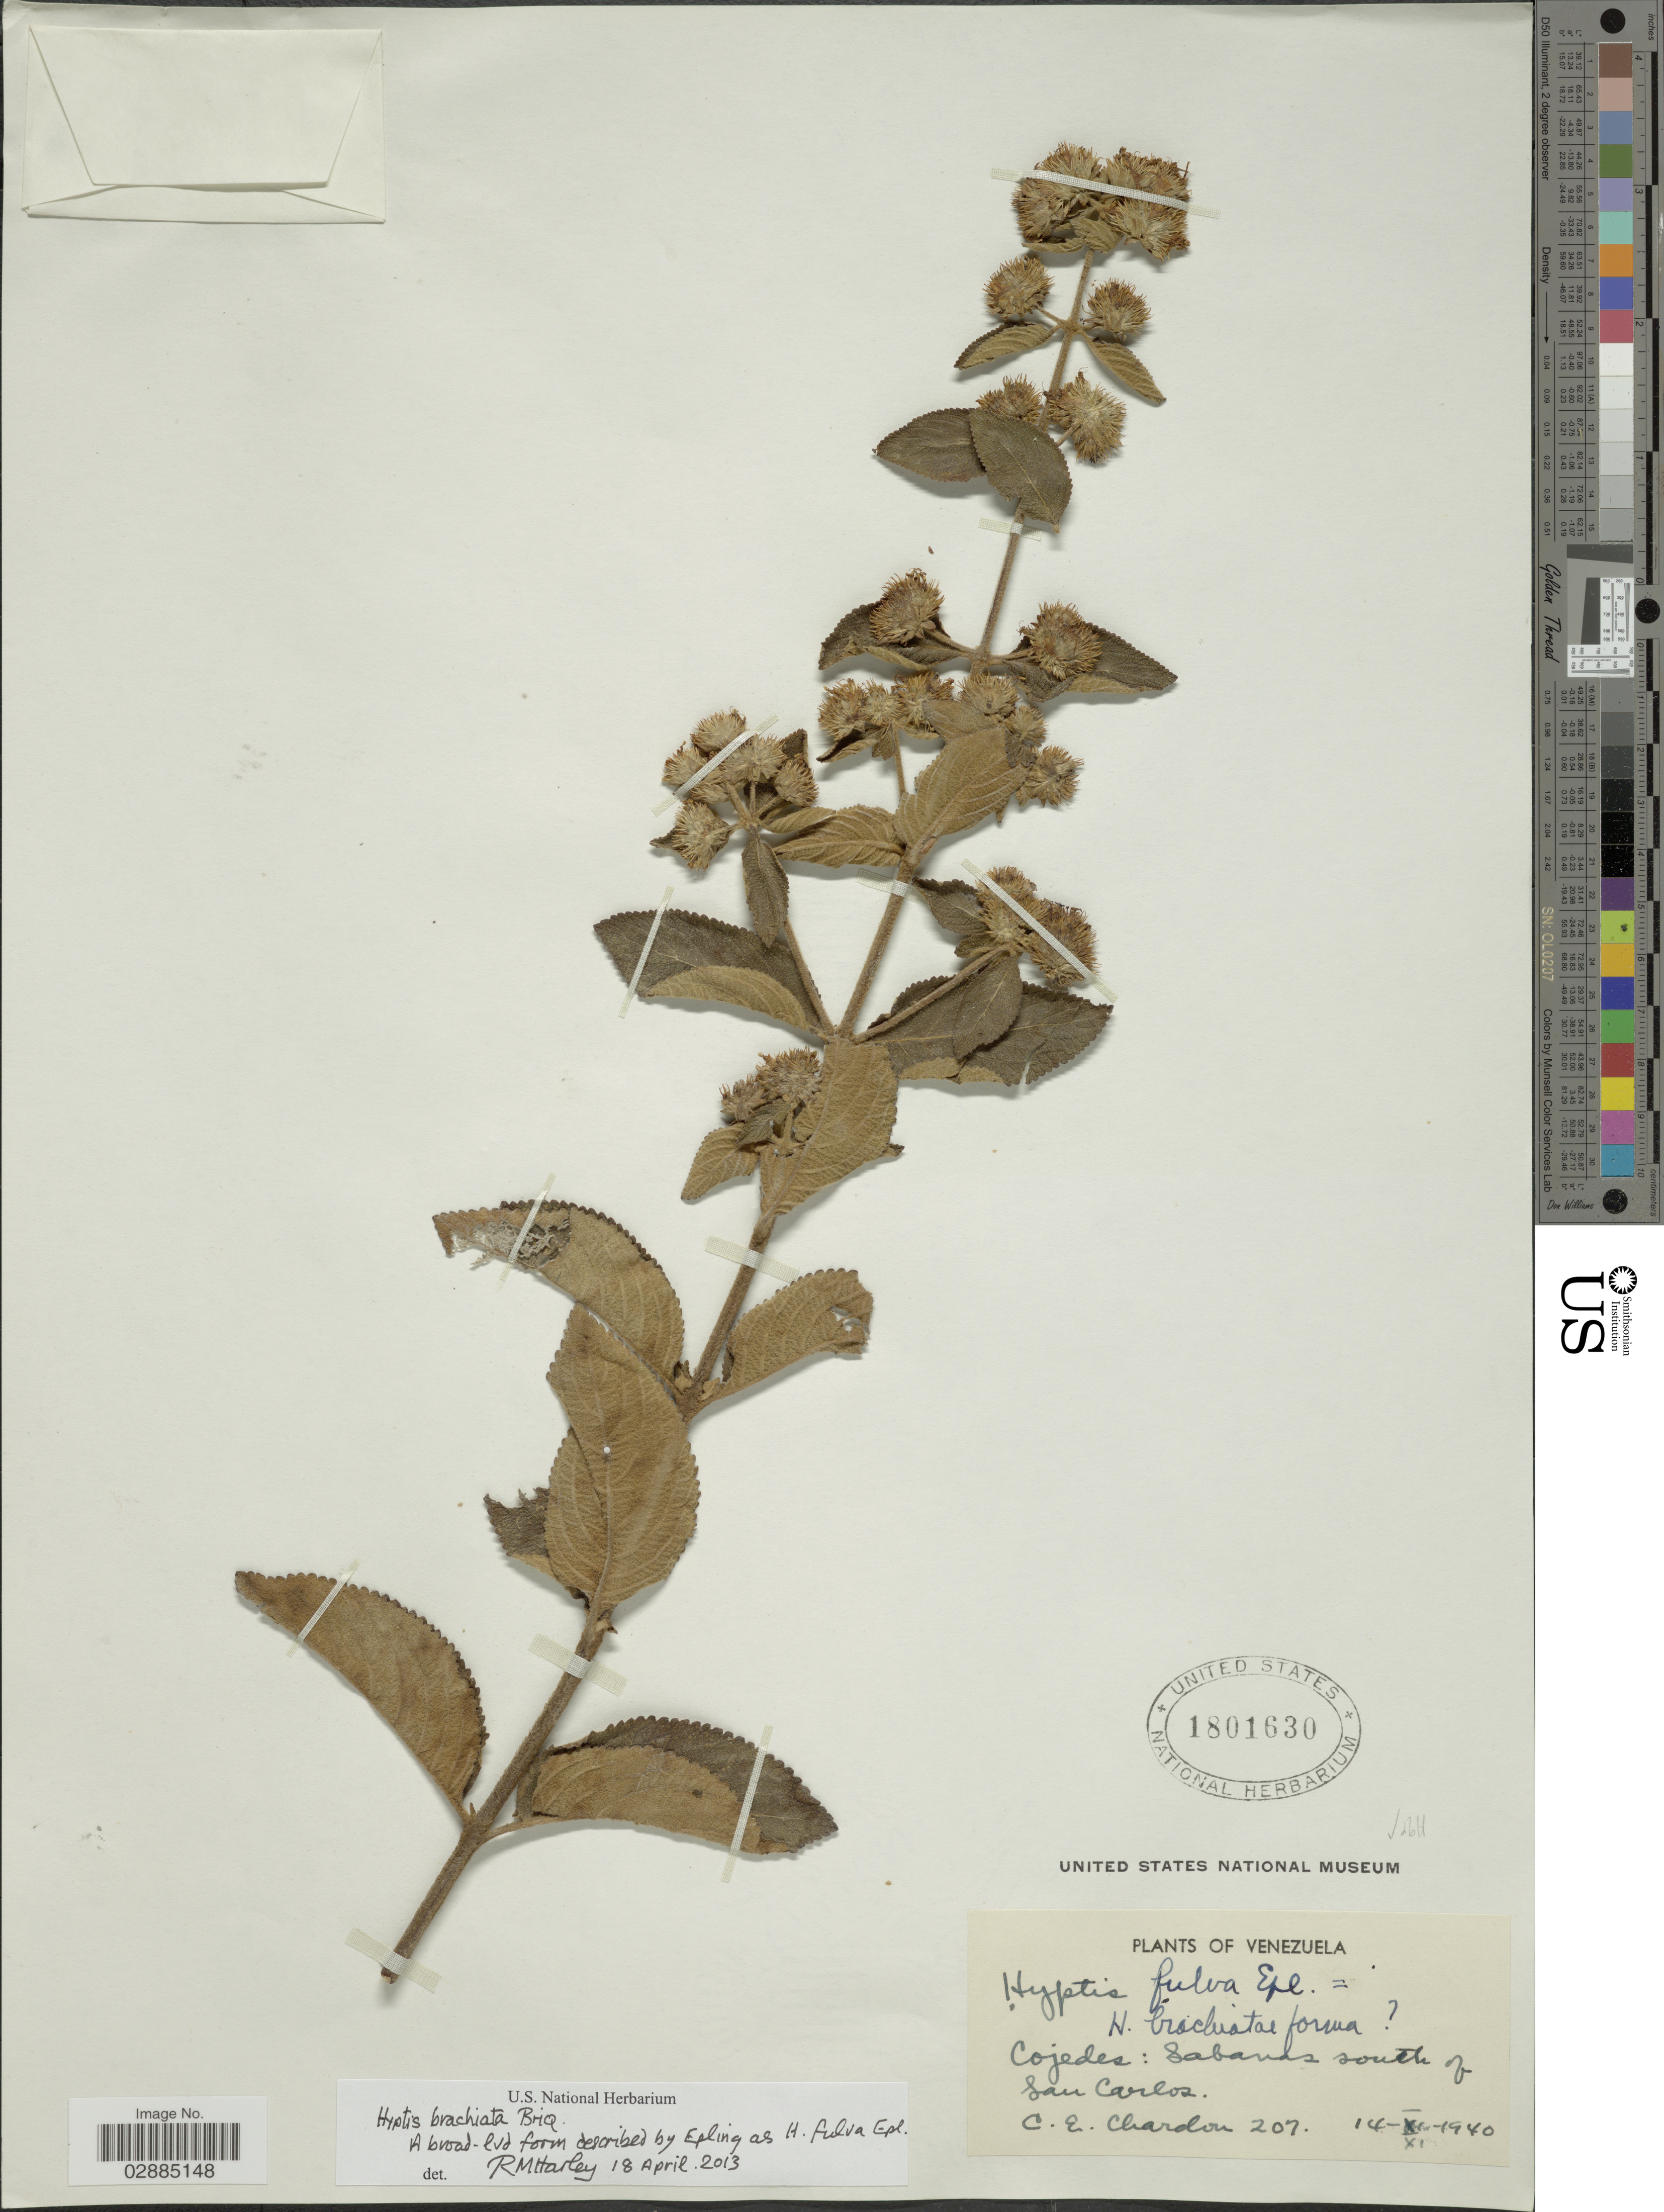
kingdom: Plantae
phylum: Tracheophyta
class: Magnoliopsida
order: Lamiales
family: Lamiaceae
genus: Hyptis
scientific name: Hyptis brachiata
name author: Briq.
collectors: C. E. Chardón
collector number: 207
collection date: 1940-11-14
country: Venezuela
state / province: Cojedes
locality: Sabanas south of San Carlos.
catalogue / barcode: US 1801630